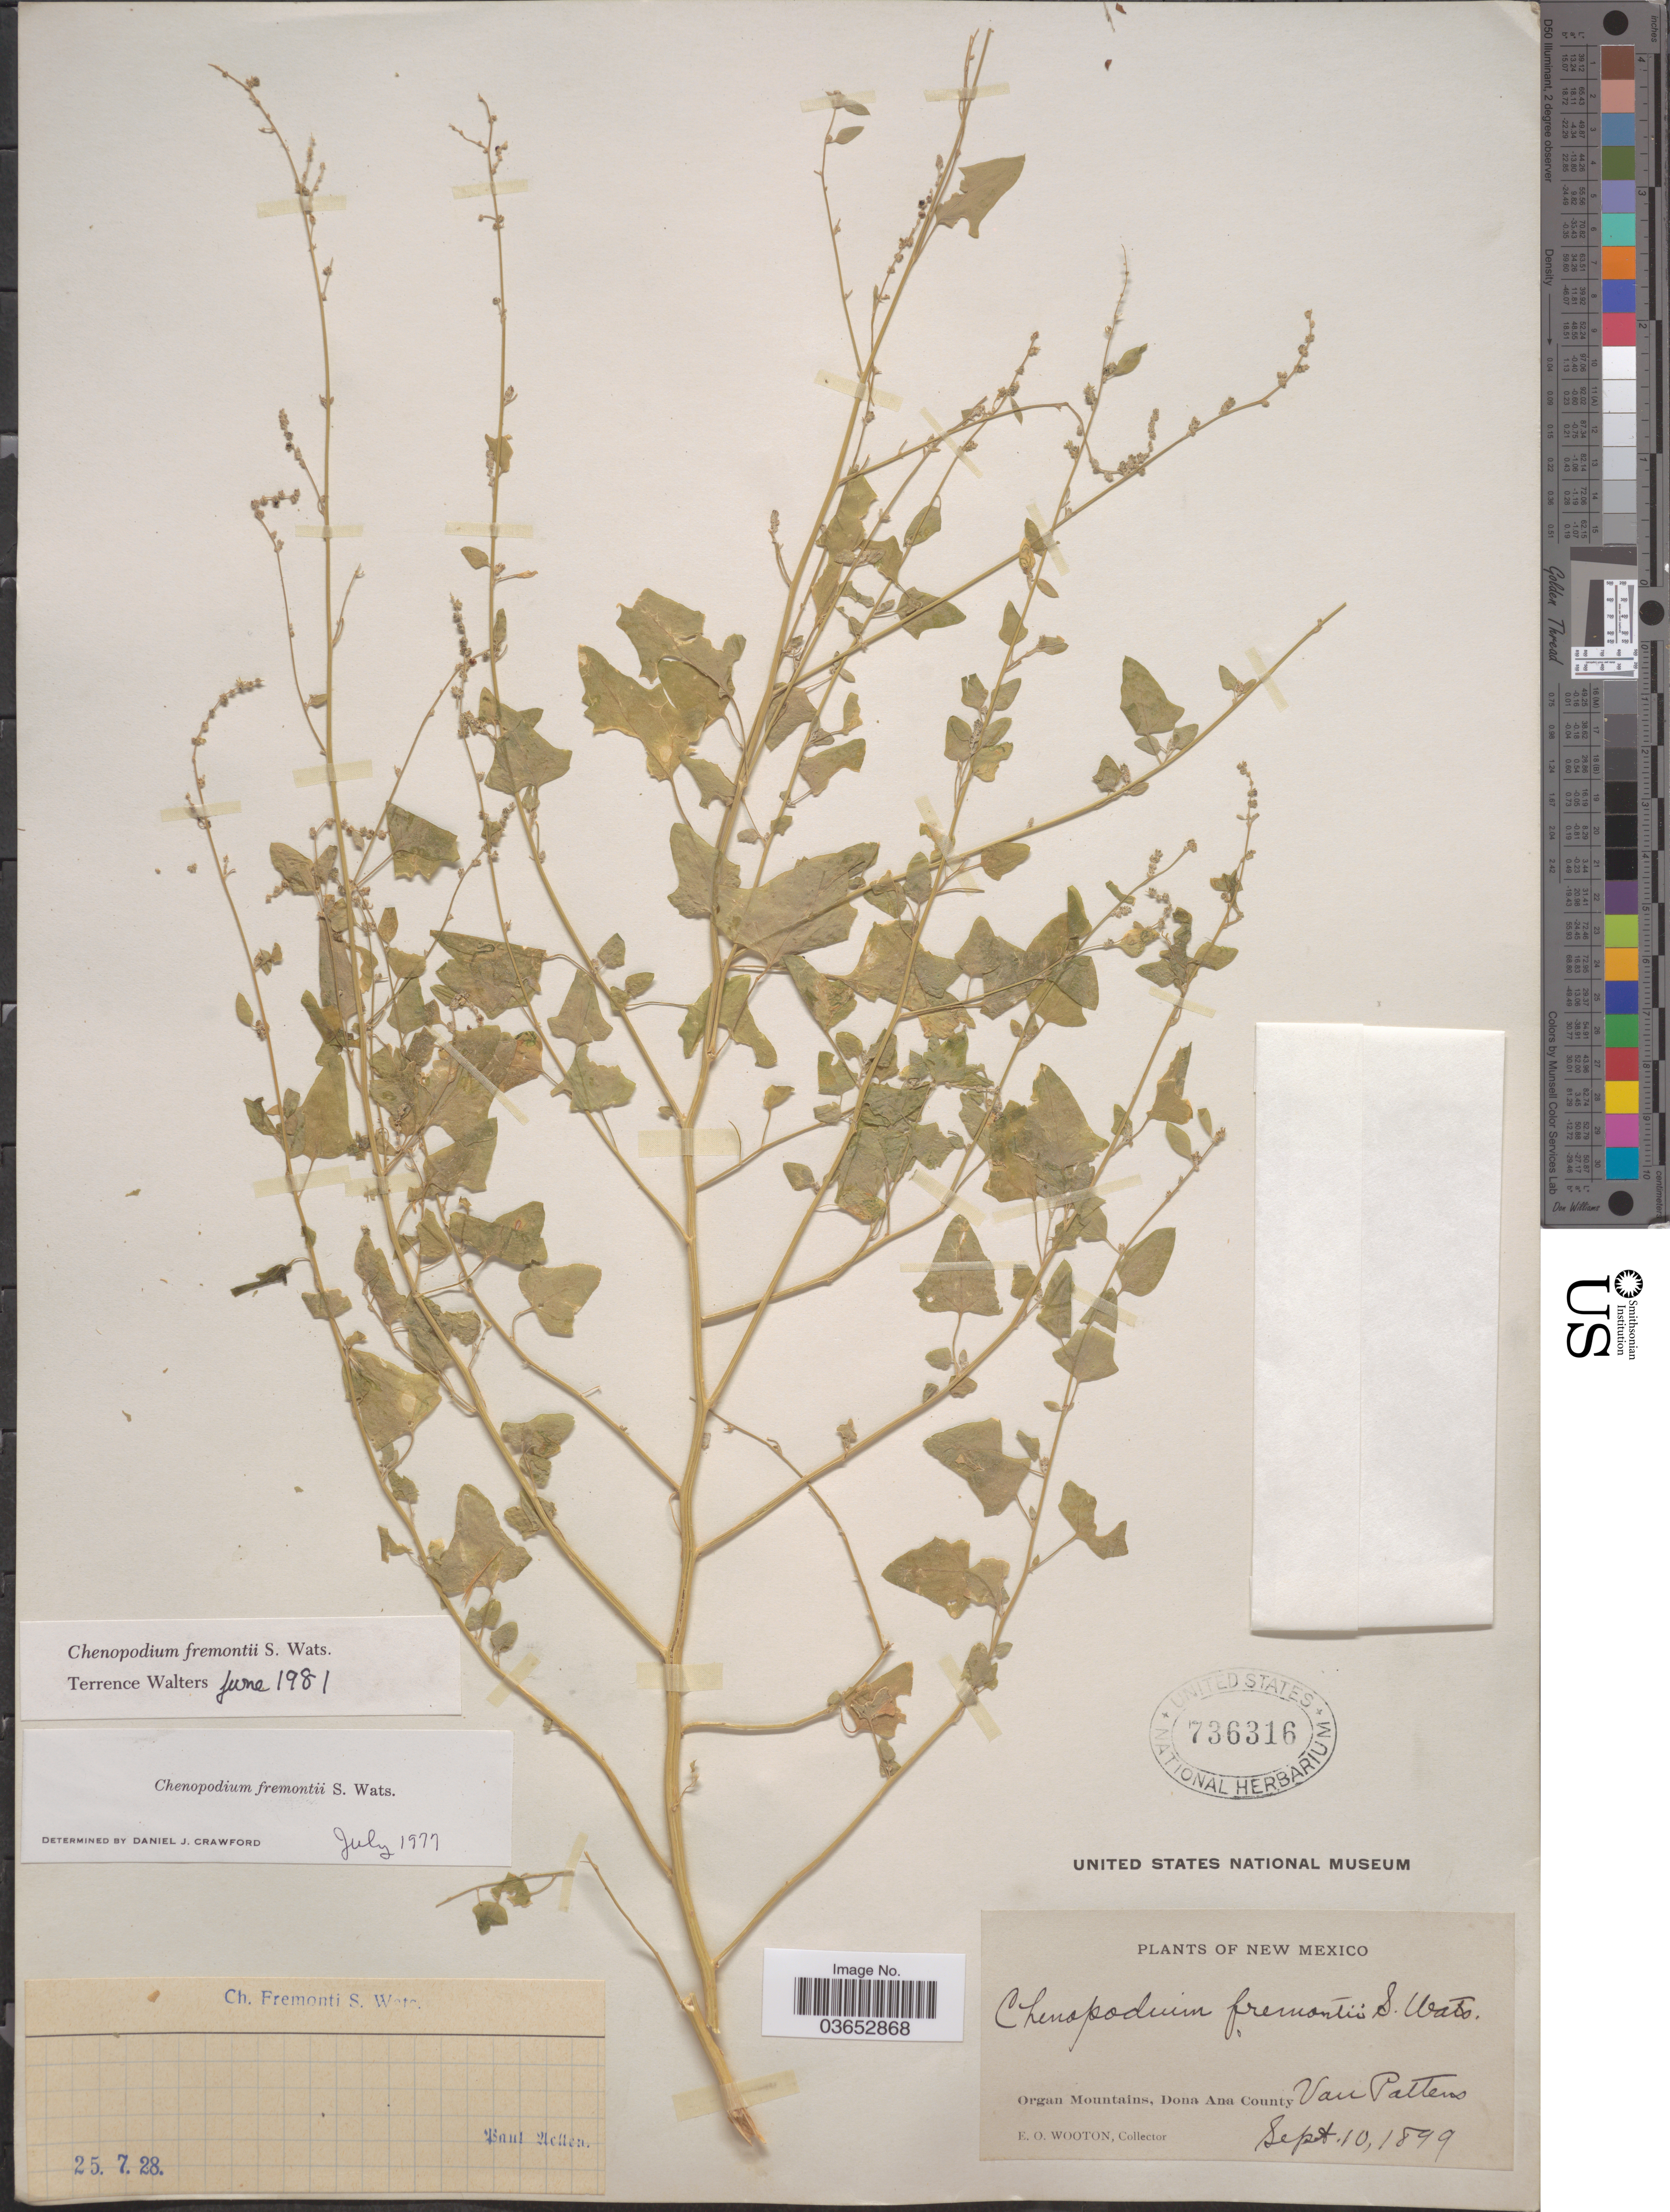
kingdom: Plantae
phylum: Tracheophyta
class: Magnoliopsida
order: Caryophyllales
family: Amaranthaceae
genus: Chenopodium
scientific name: Chenopodium fremontii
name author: S. Watson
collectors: E. O. Wooton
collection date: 1899-09-10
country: United States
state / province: New Mexico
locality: Organ Mountains, Dona Ana County Van Pattens.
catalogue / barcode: US 736316